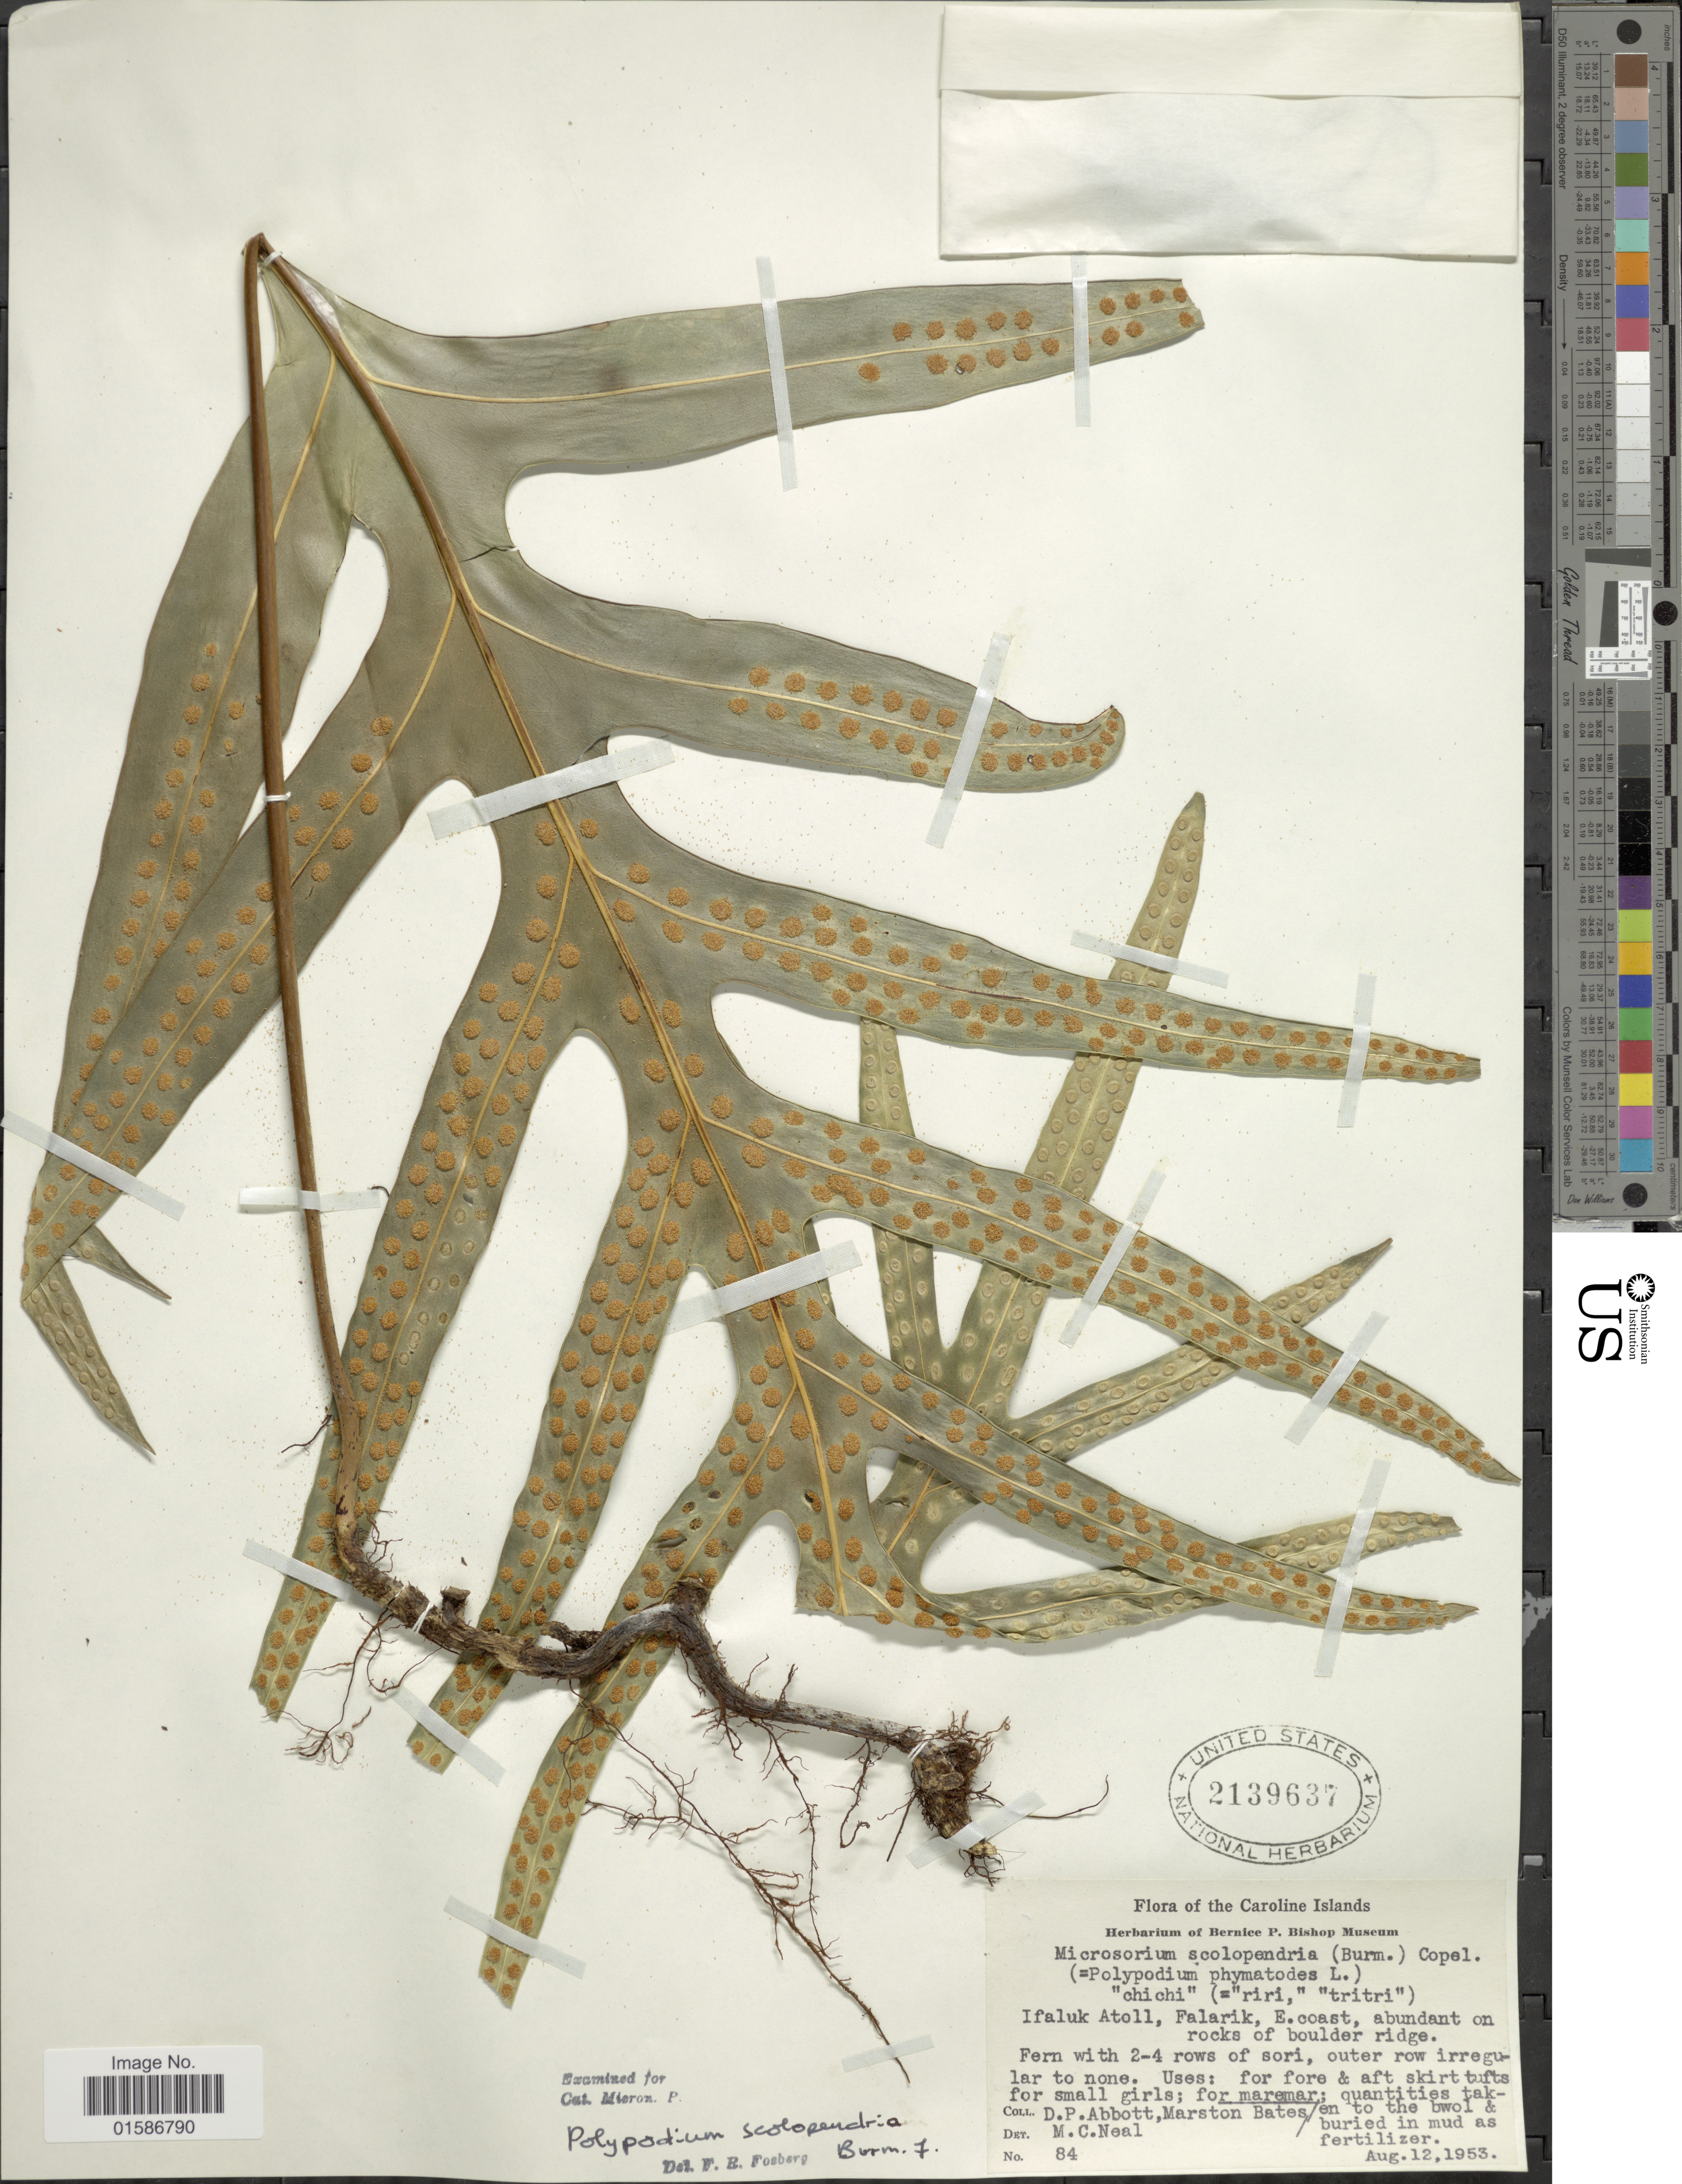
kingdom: Plantae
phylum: Tracheophyta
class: Polypodiopsida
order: Polypodiales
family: Polypodiaceae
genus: Microsorum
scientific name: Microsorum scolopendria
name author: (Burm. f.) Copel.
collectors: D. P. Abbott & M. Bates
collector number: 84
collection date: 1953-08-12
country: Micronesia, Federated States of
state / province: Yap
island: Ifalik [Ifaluk] Atoll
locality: The Caroline Islands, Ifaluk Atoll, Falarik, E. coast, abundant on rocks of boulder ridge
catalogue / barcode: US 2139637